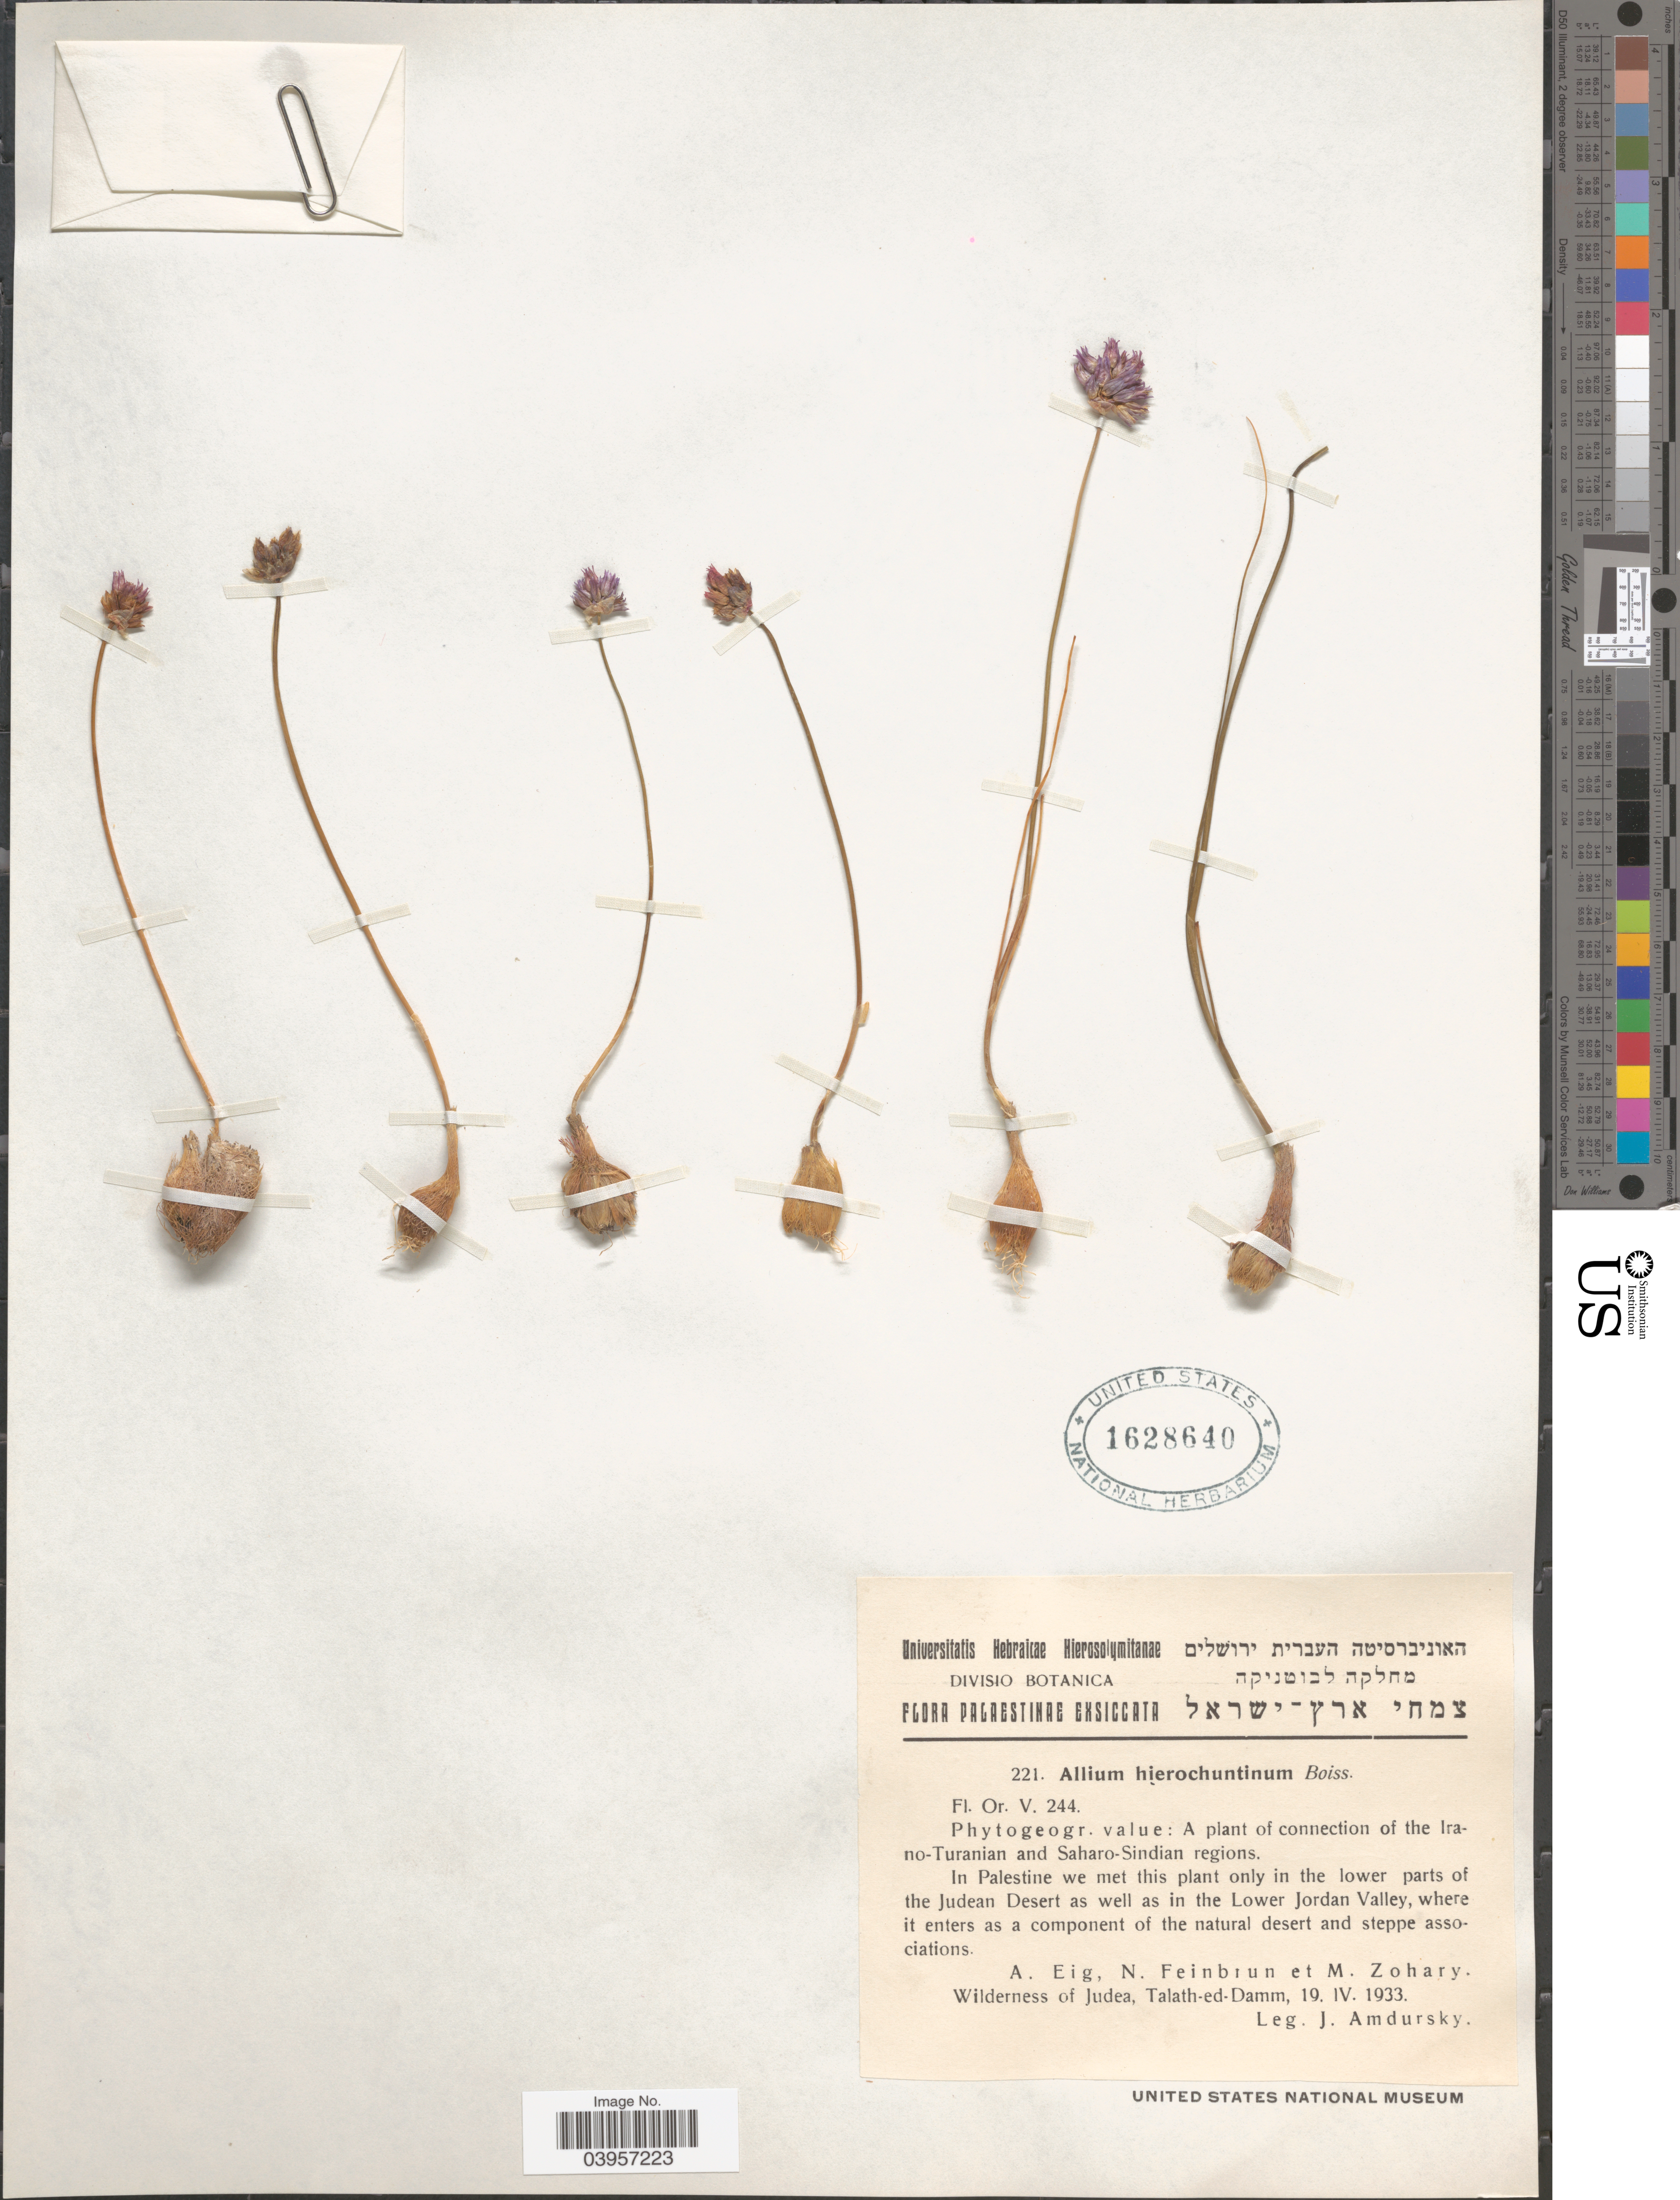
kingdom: Plantae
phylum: Tracheophyta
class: Liliopsida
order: Asparagales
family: Amaryllidaceae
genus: Allium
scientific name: Allium hierochuntinum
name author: Boiss.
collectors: I. Amdursky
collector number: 221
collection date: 1933-04-19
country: Israel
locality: Palaestinae. Wilderness of Judea, Talath-ed-Damm.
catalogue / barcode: US 1628640